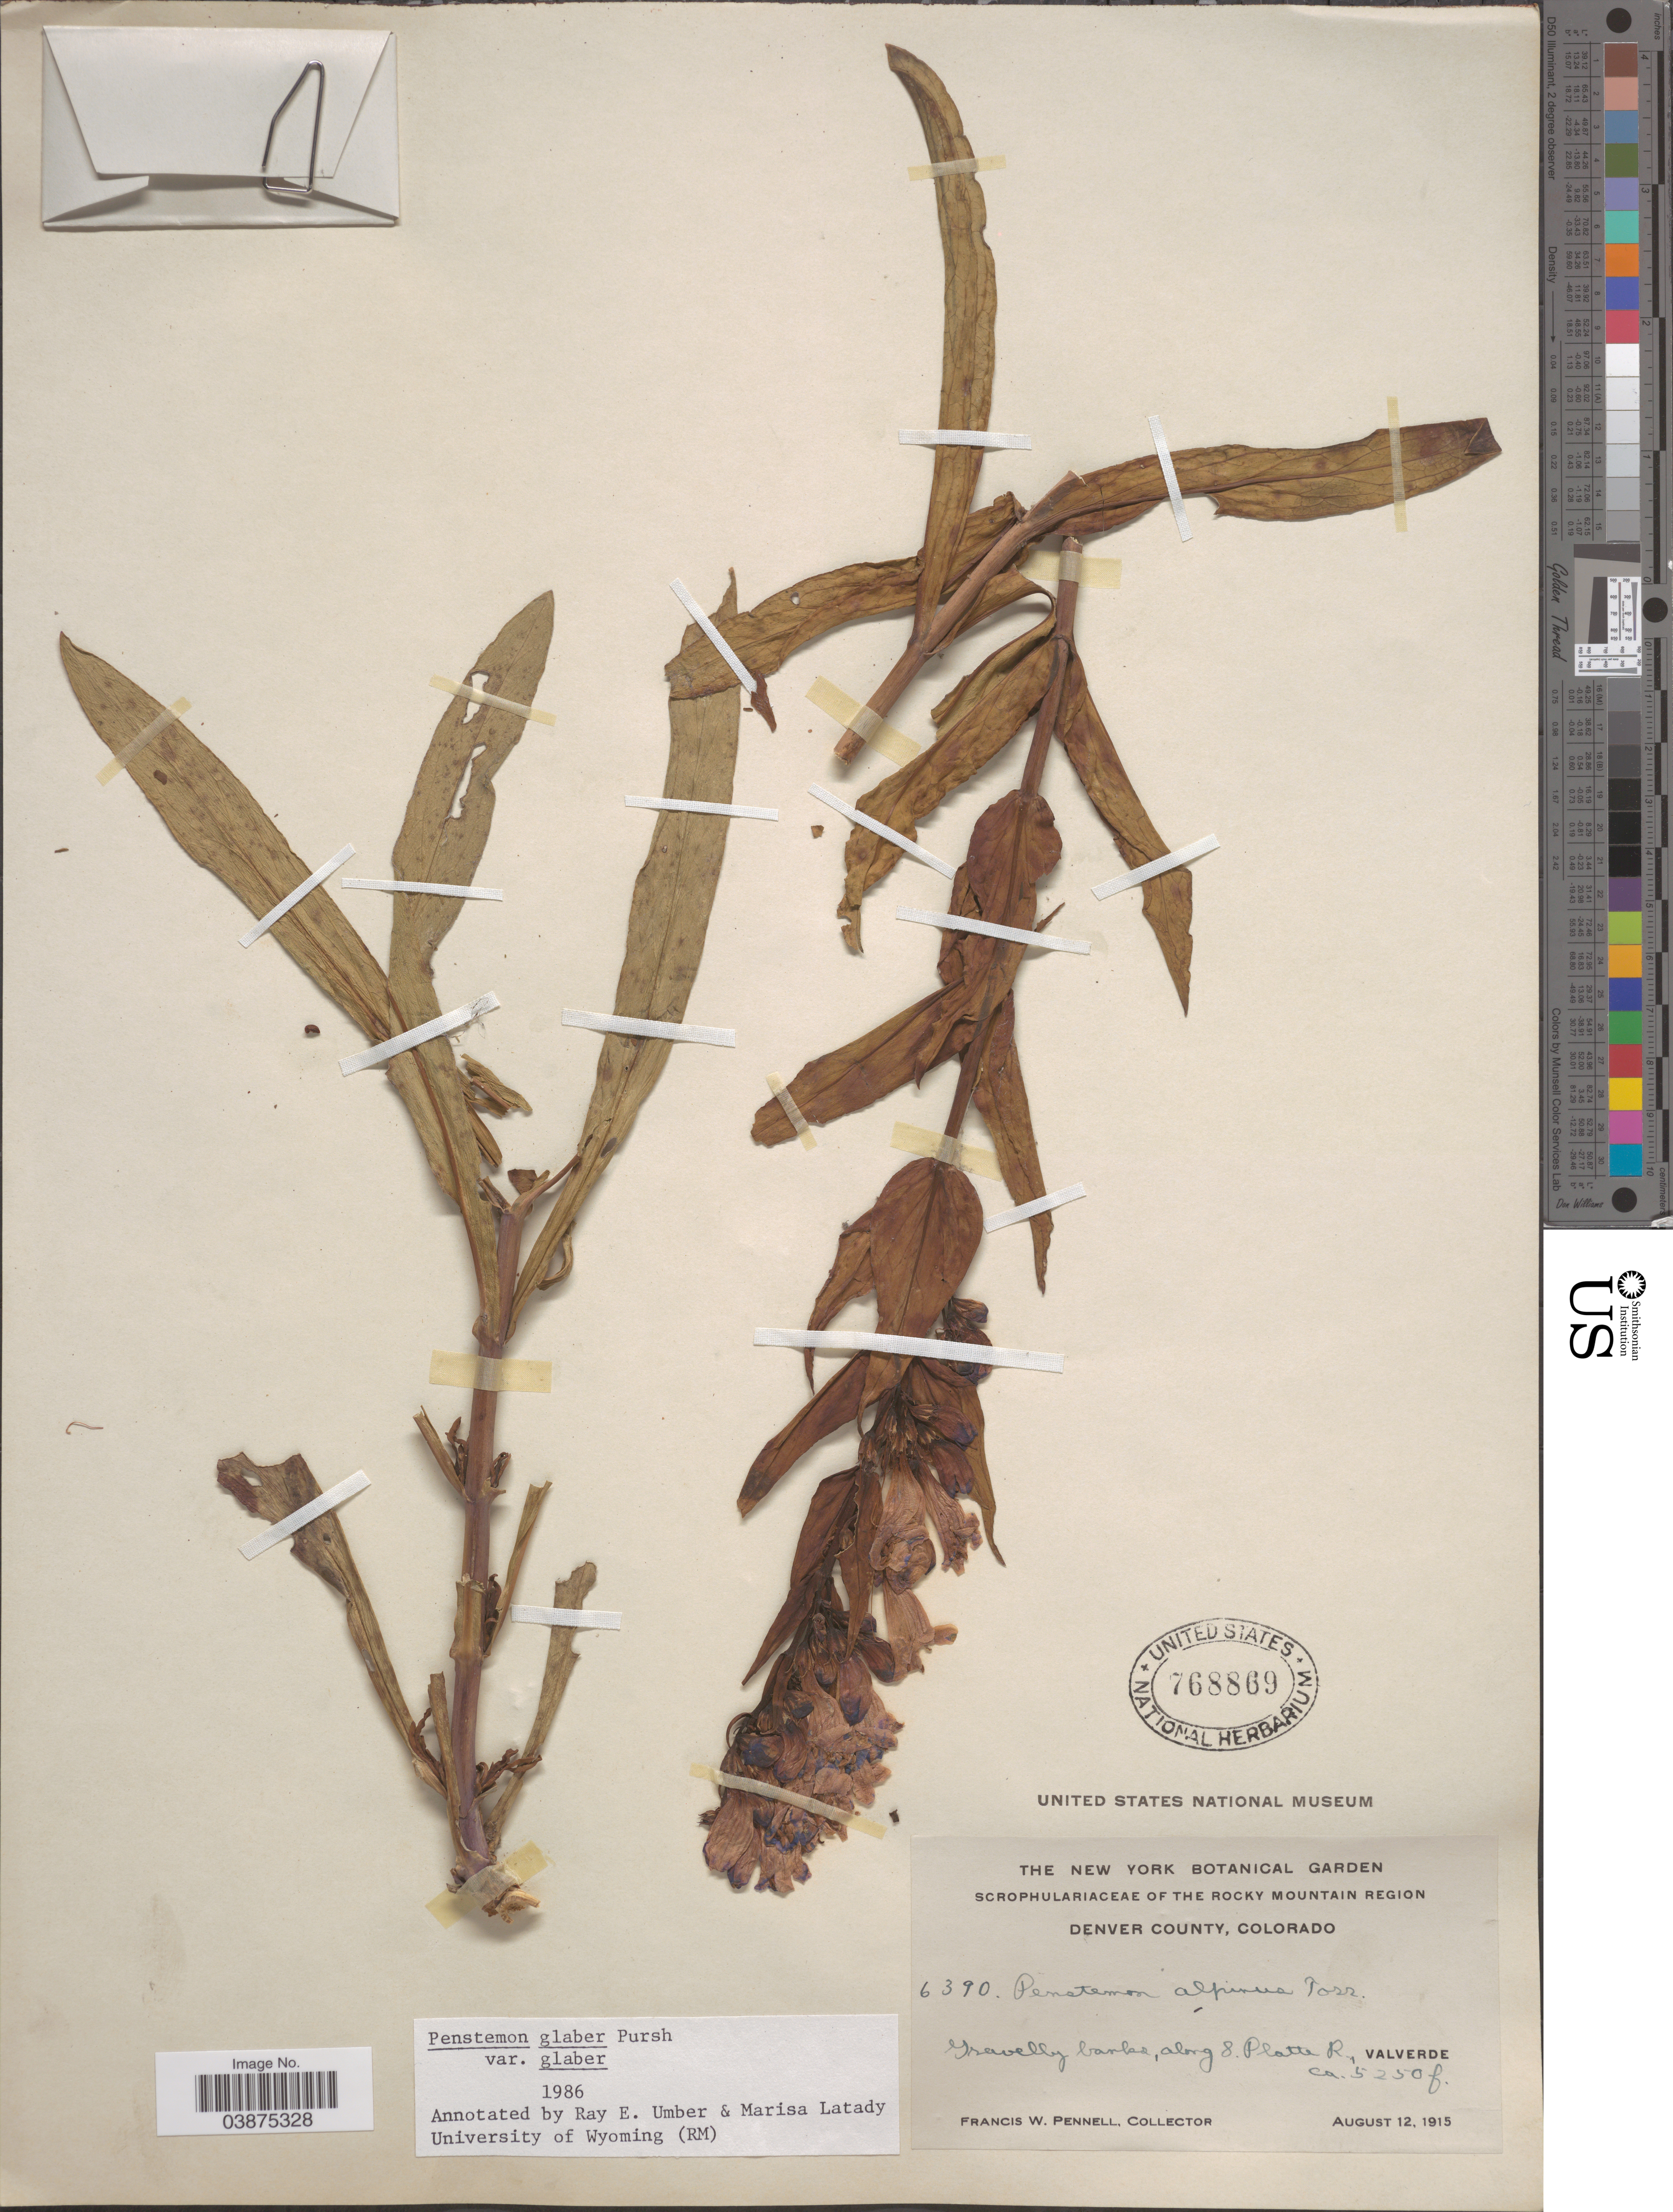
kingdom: Plantae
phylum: Tracheophyta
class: Magnoliopsida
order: Lamiales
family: Plantaginaceae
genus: Penstemon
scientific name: Penstemon glaber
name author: Pursh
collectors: F. W. Pennell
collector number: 6390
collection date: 1915-08-12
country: United States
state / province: Colorado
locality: The Rocky Mountain Region. Denver County. Gravelly banks, along 8. Platte R., Valverde.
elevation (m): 1600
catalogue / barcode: US 768869